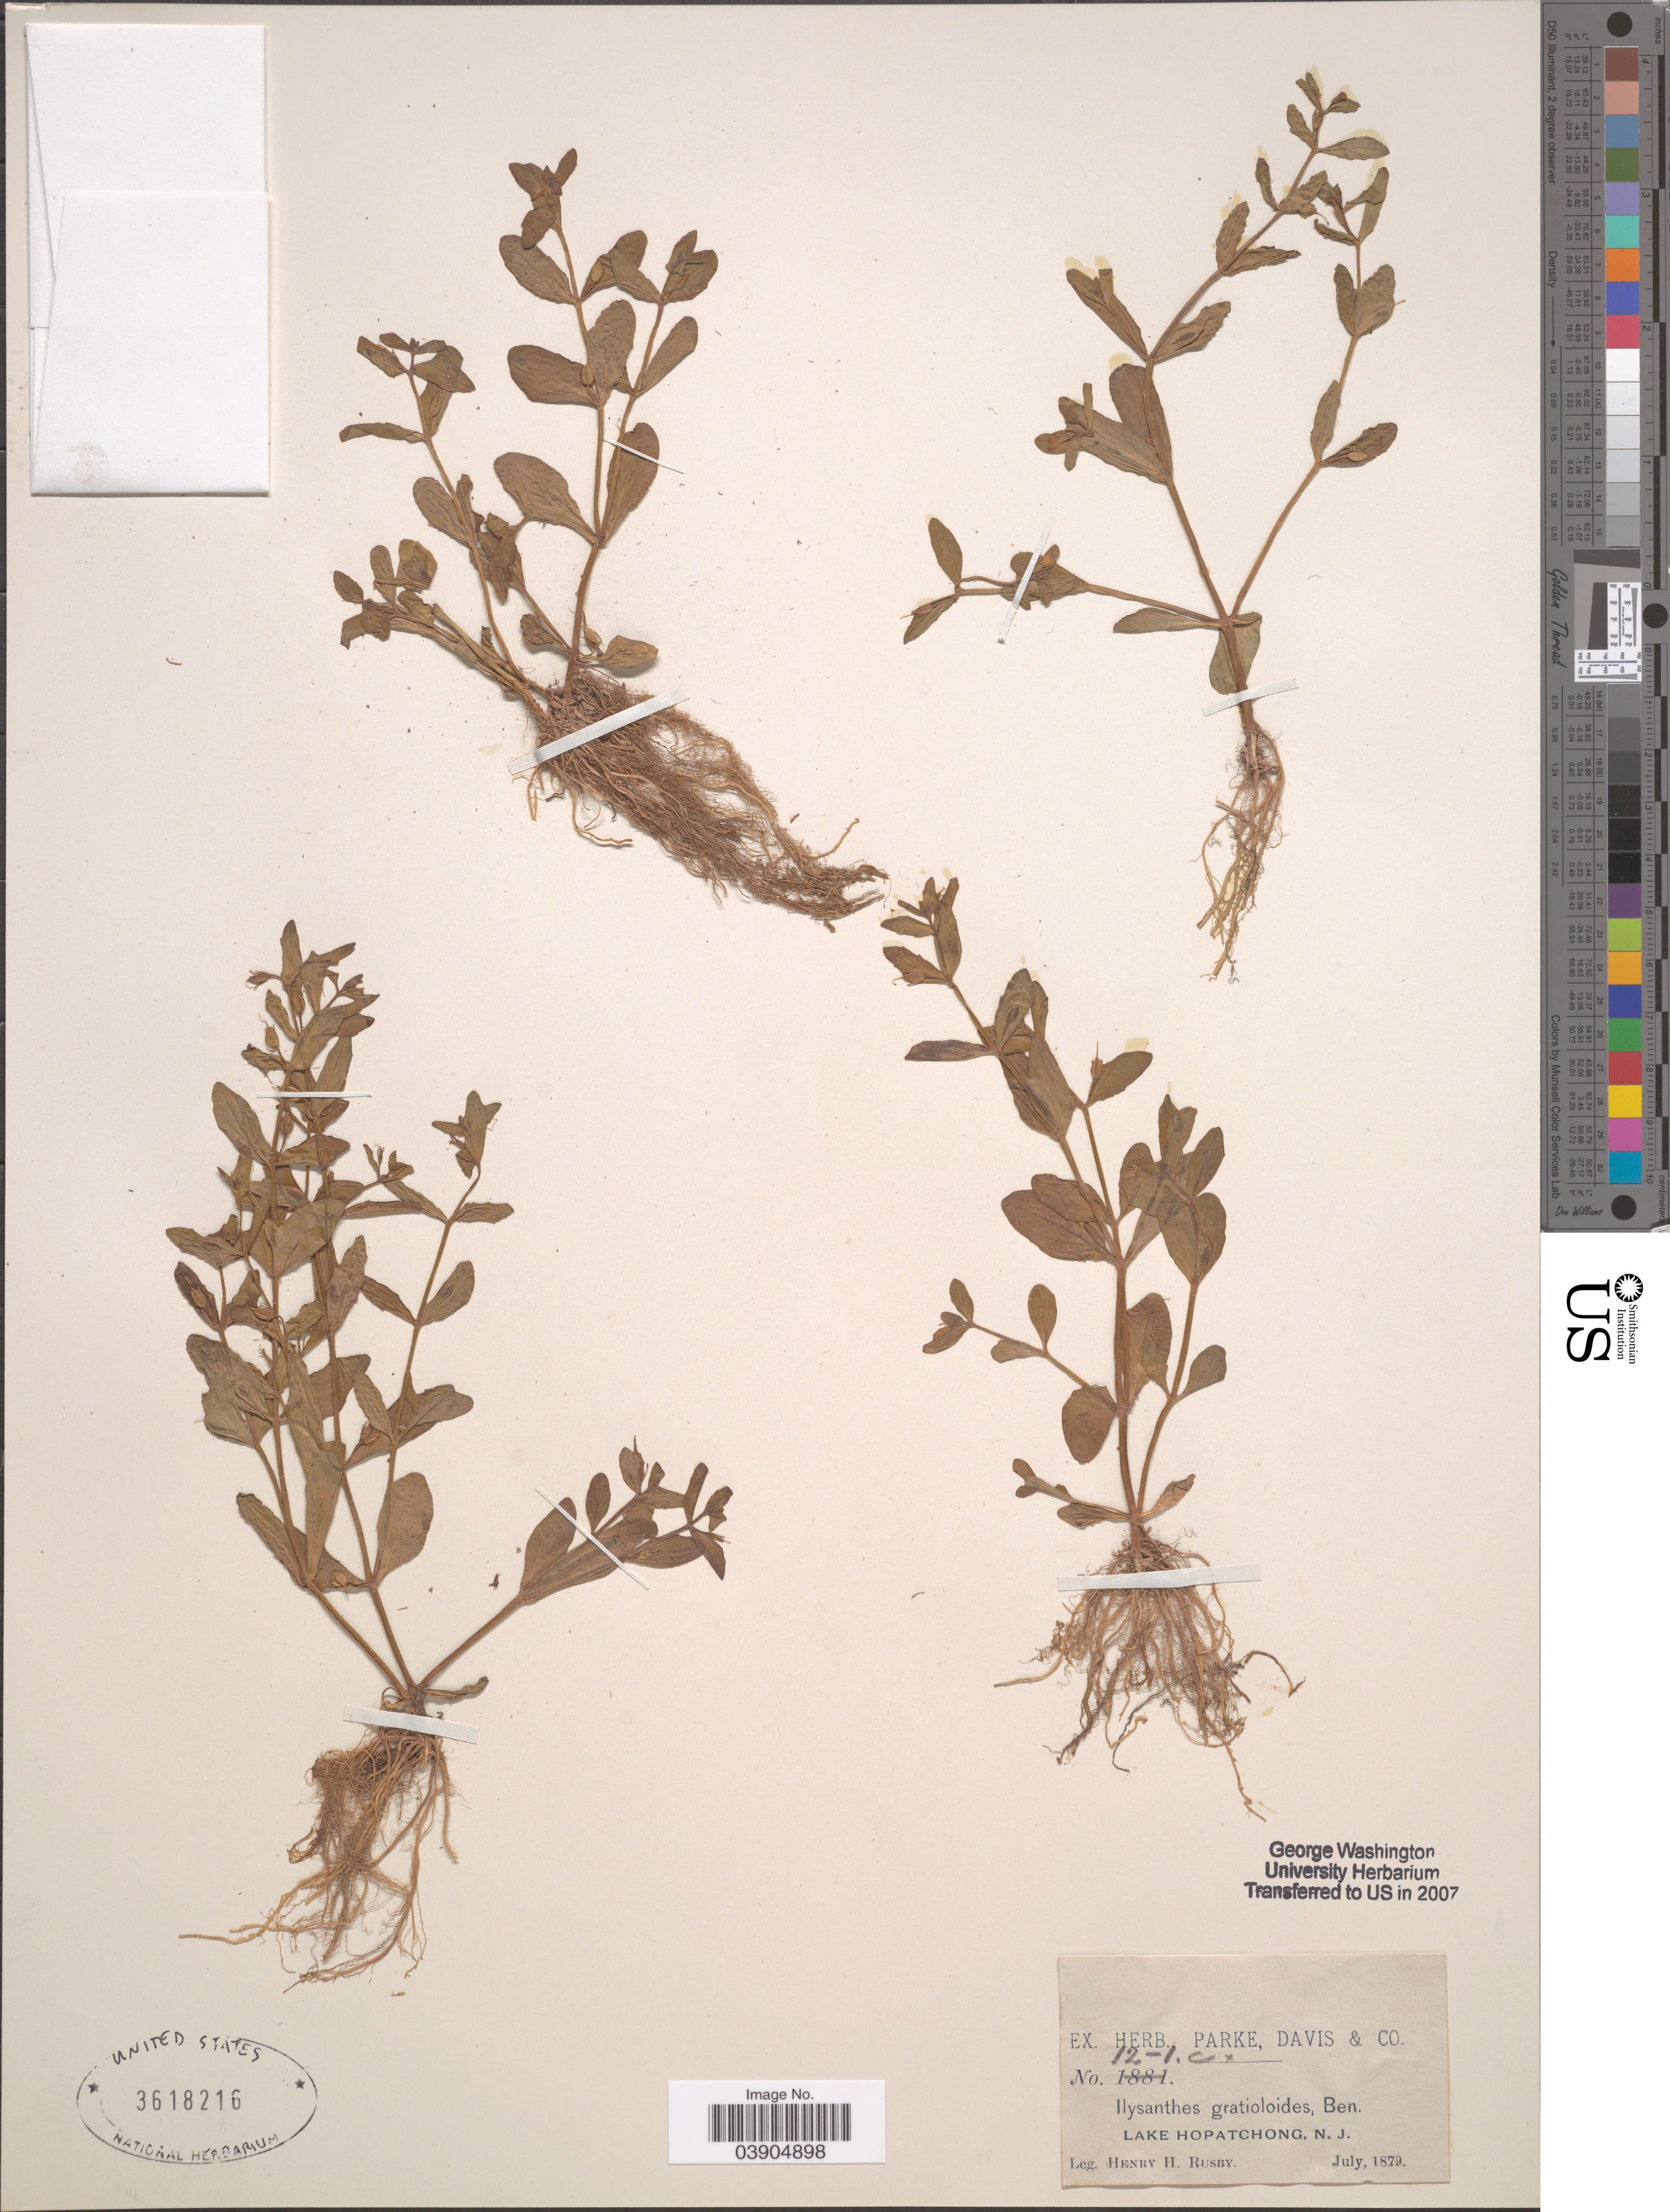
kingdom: Plantae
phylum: Tracheophyta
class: Magnoliopsida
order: Lamiales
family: Linderniaceae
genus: Ilysanthes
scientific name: Ilysanthes gratioloides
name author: (L.) Benth.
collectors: H. H. Rusby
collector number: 12-1C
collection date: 1879-07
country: United States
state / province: New Jersey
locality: Lake Hopatchong.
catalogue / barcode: US 3618216